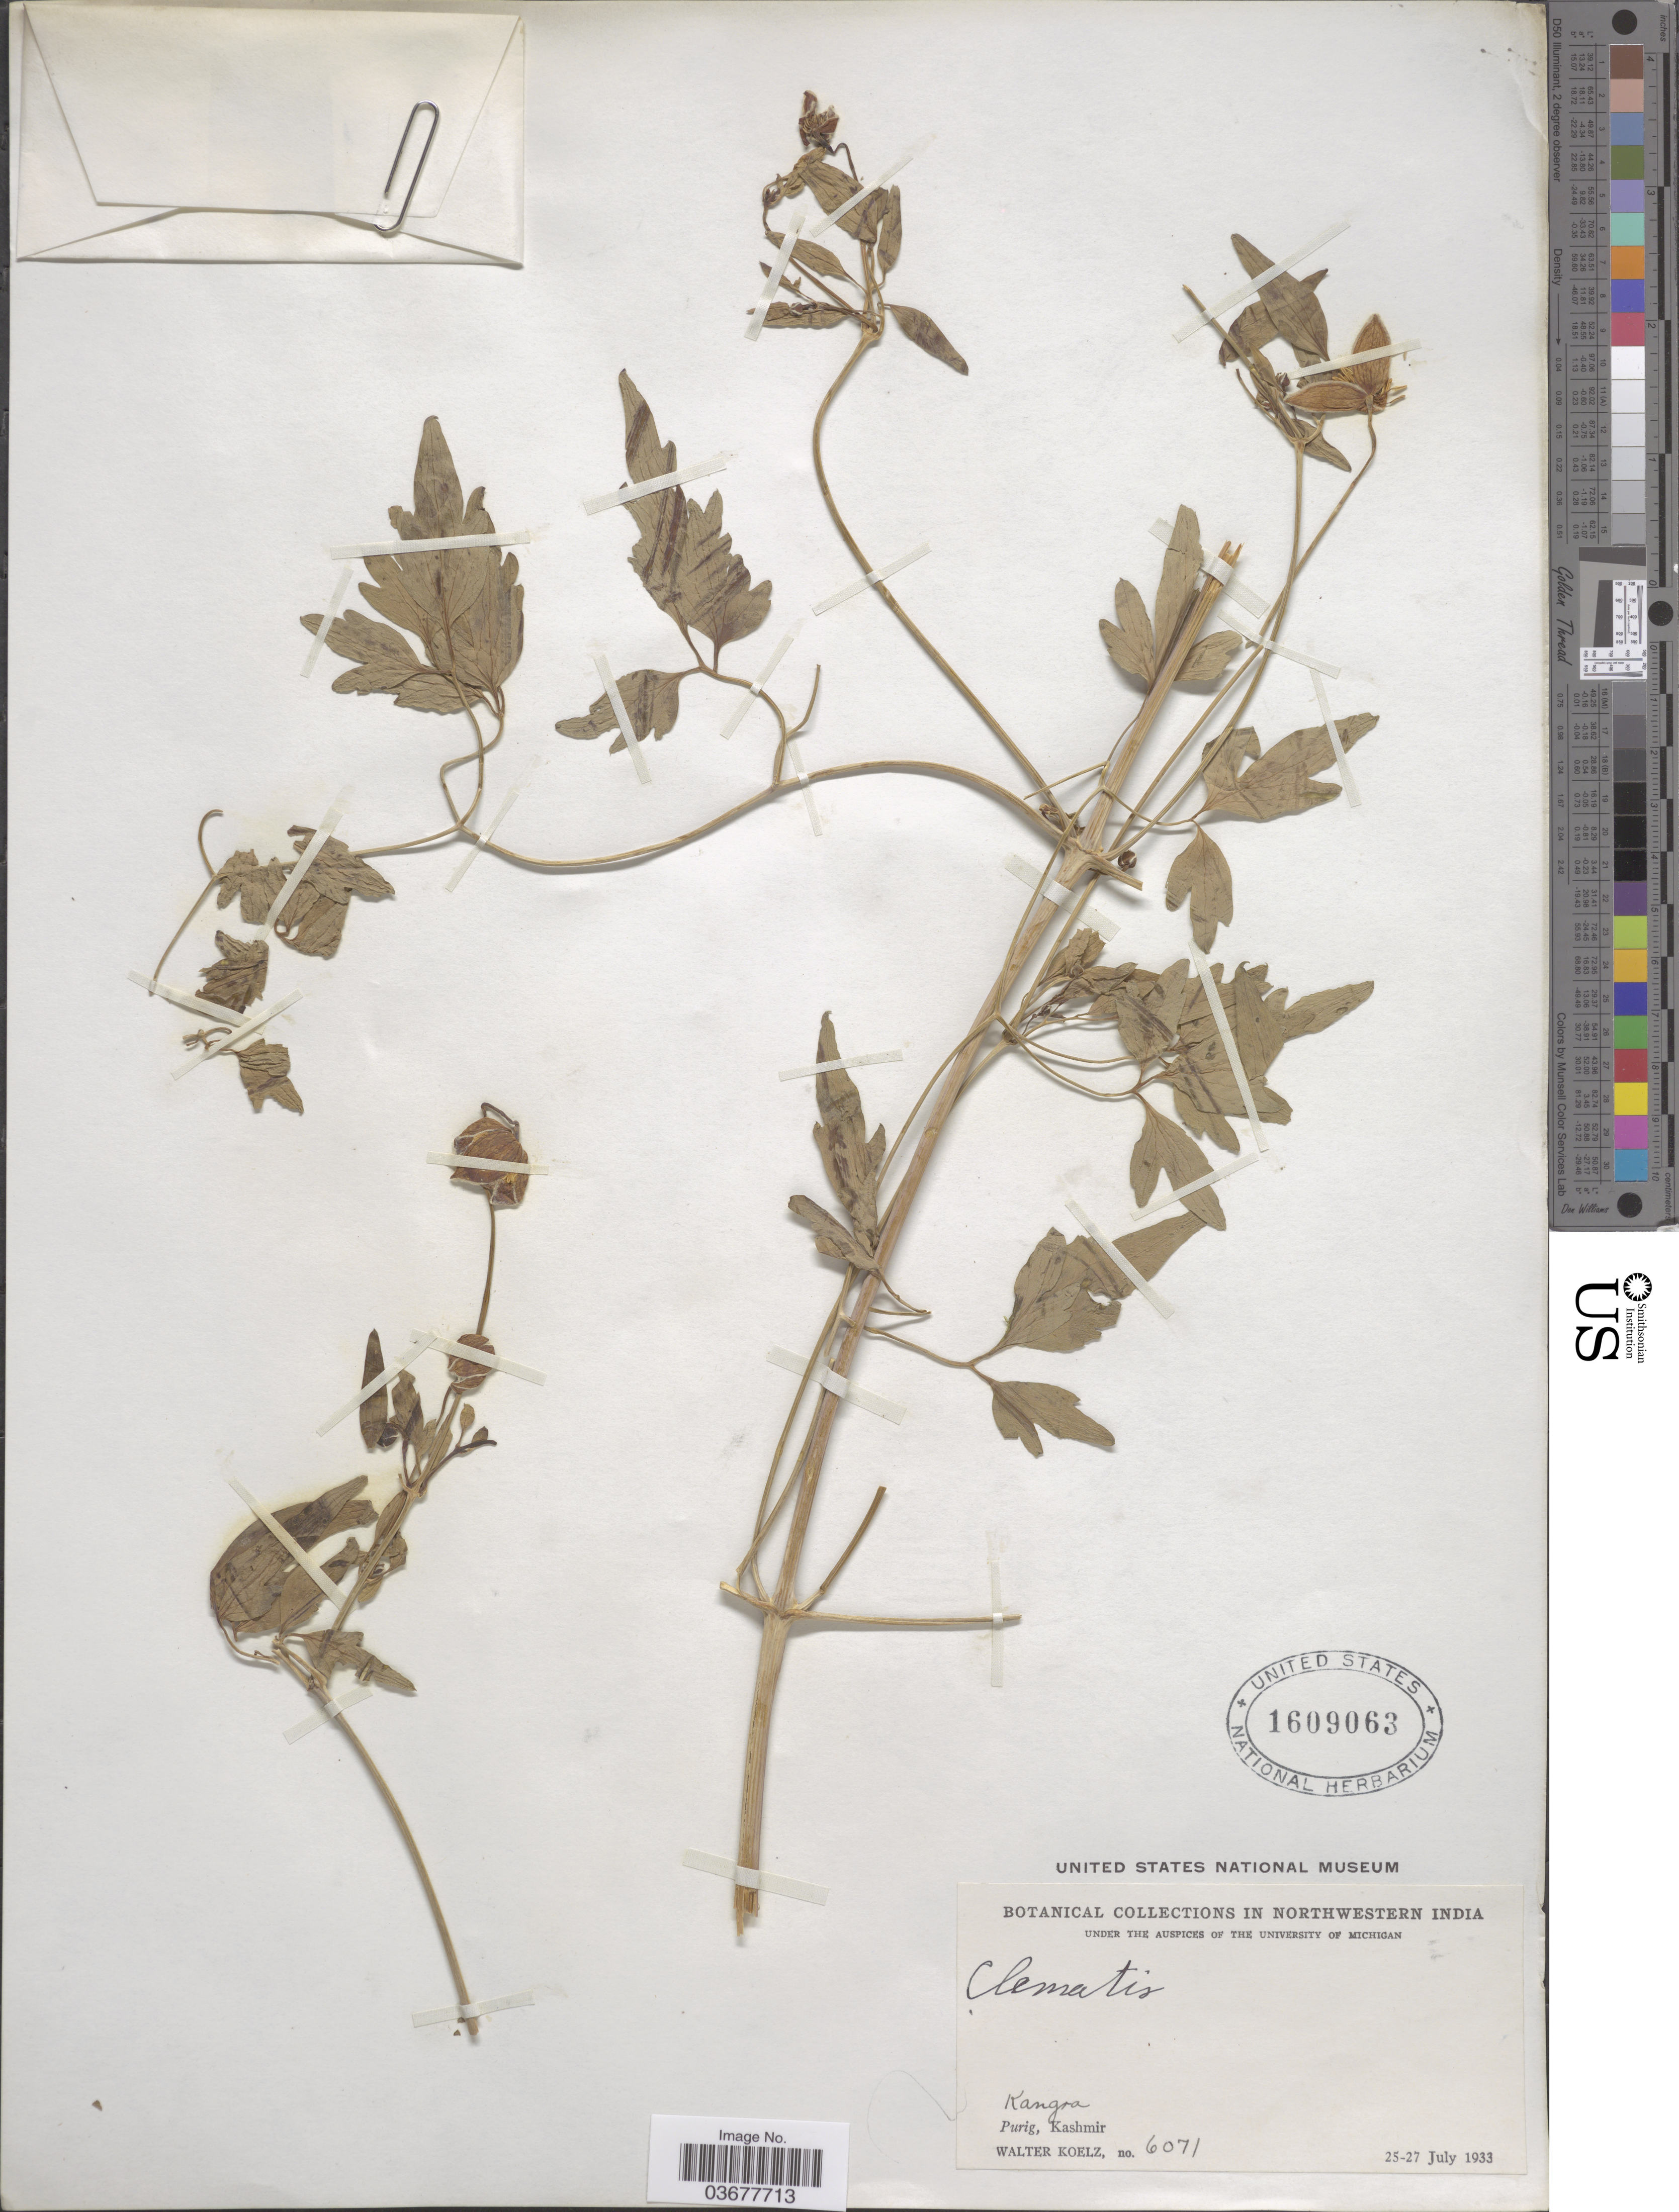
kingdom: Plantae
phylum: Tracheophyta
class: Magnoliopsida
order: Ranunculales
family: Ranunculaceae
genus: Clematis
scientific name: Clematis sp.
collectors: W. N. Koelz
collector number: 6071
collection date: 1933-07-25/1933-07-27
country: India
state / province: Jammu and Kashmir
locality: Northwestern India. Kangra. Purig, Kashmir.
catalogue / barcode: US 1609063